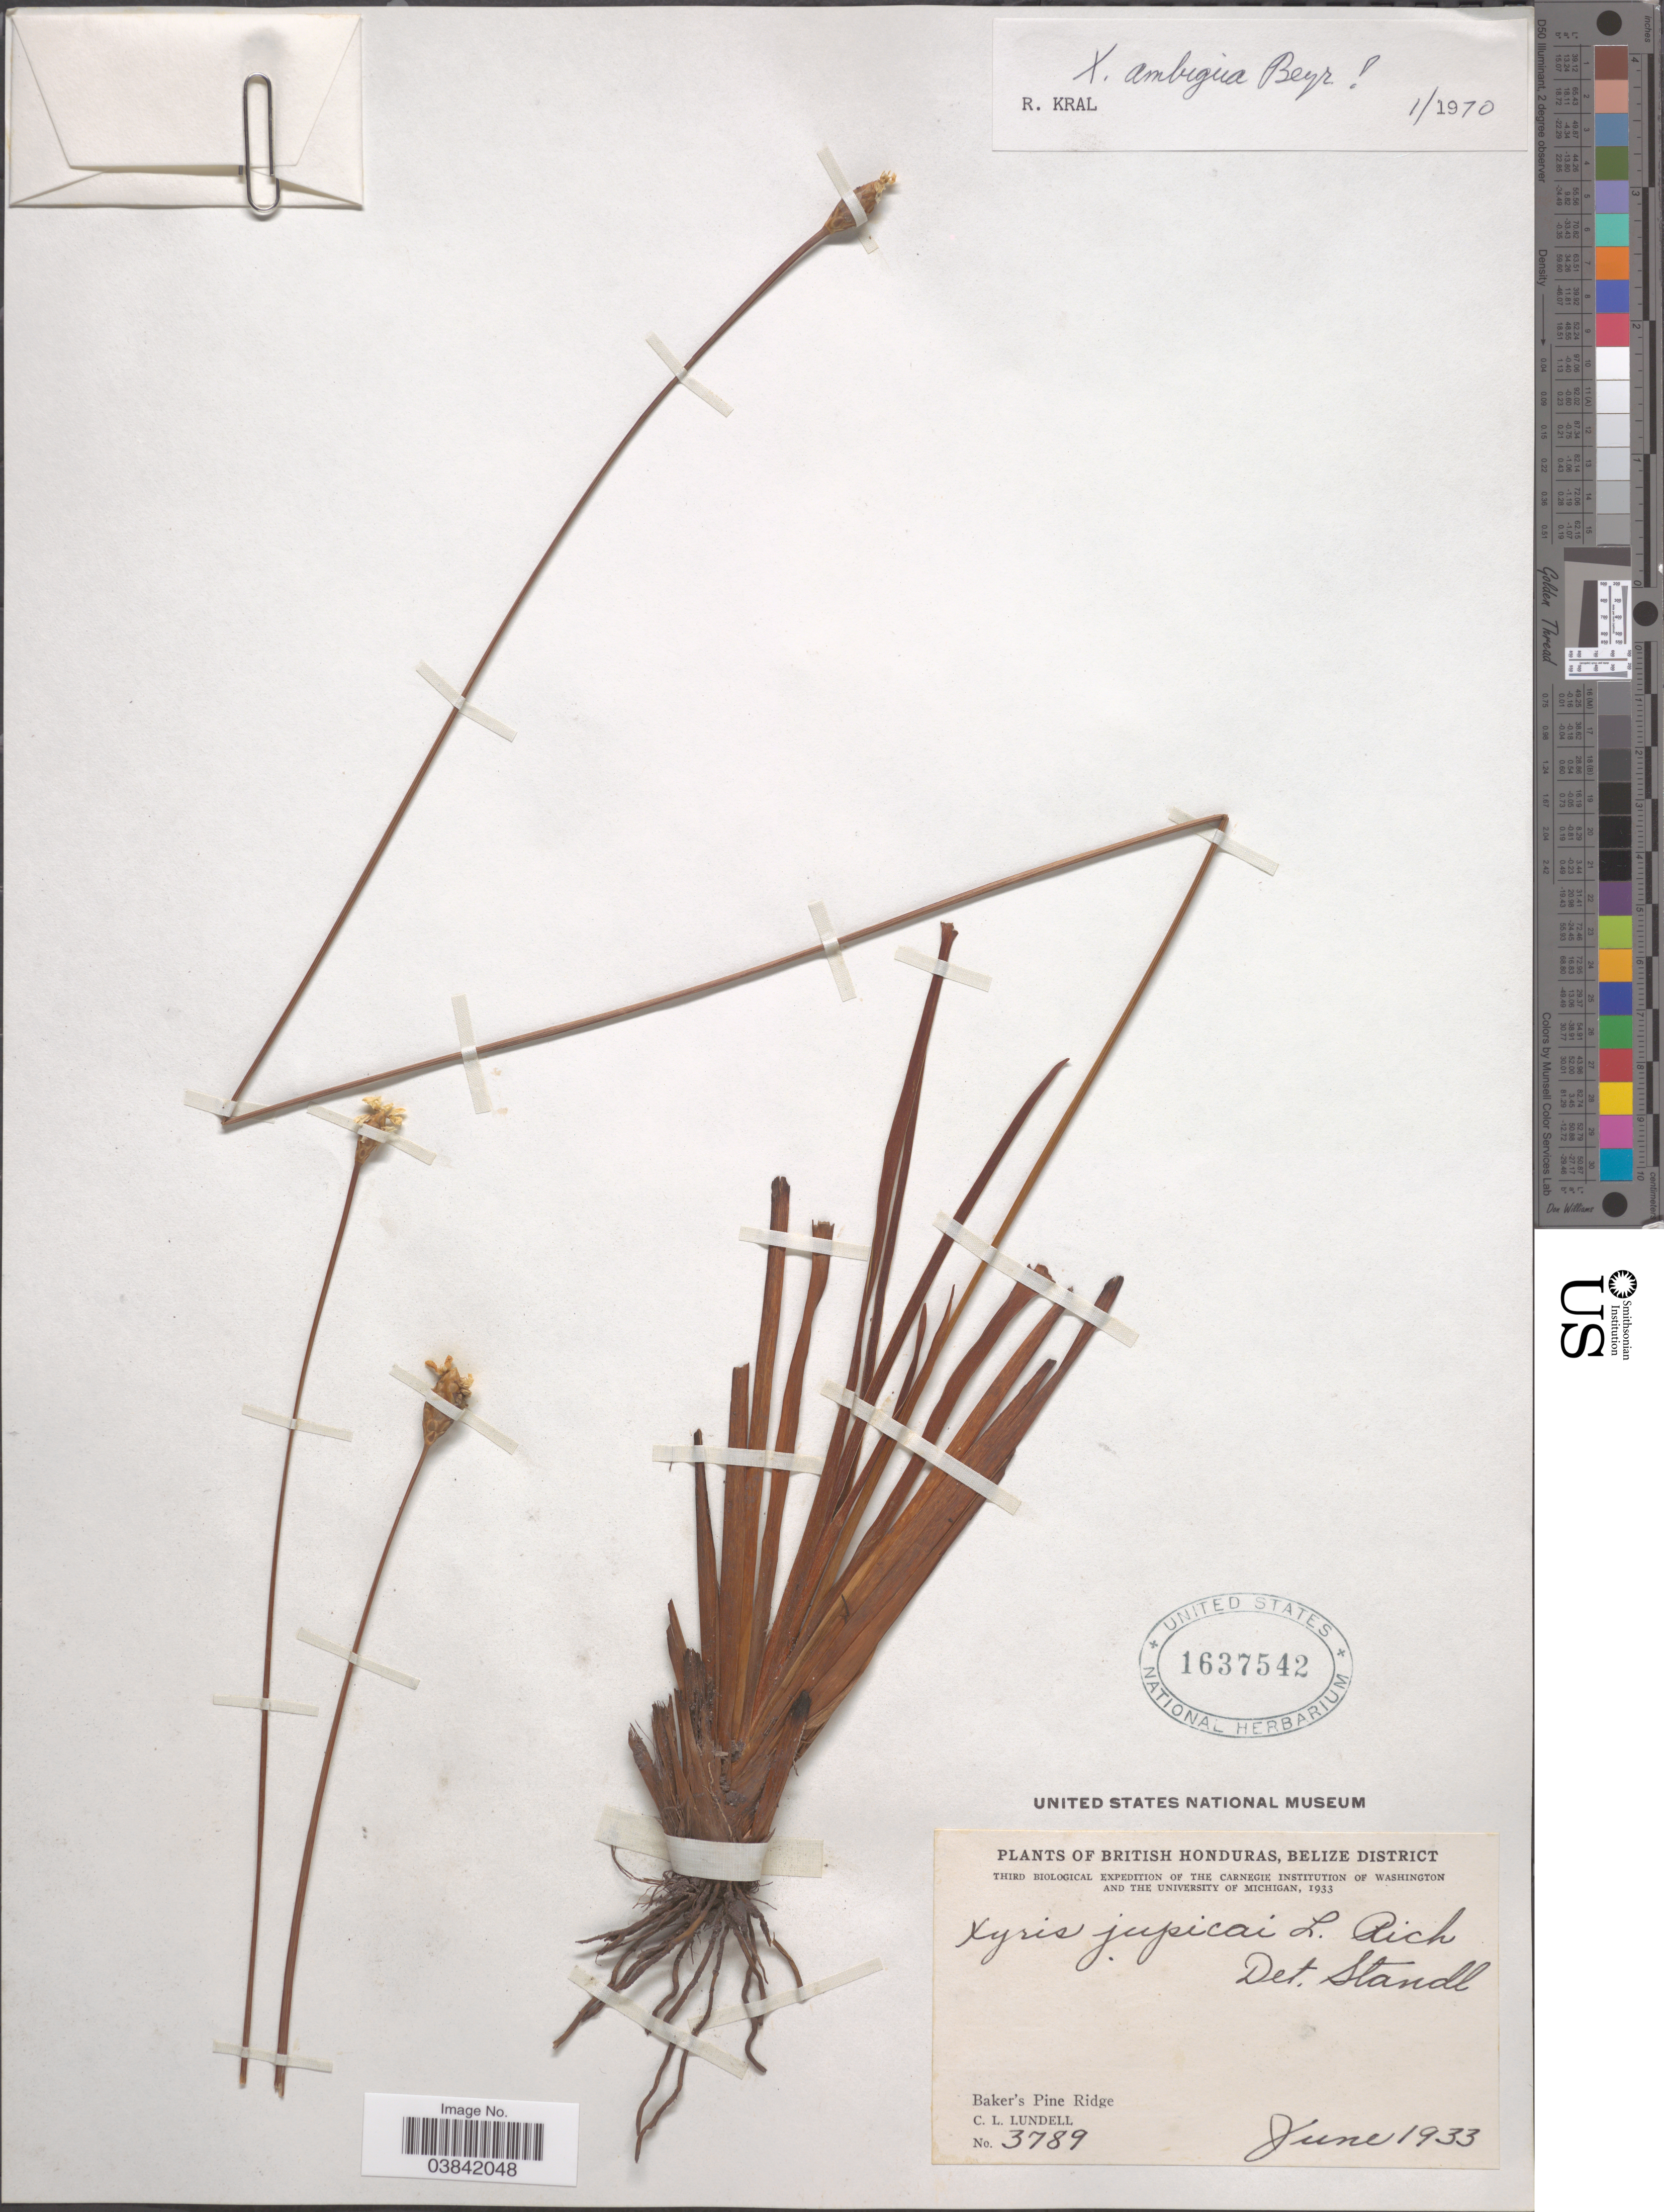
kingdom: Plantae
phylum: Tracheophyta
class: Liliopsida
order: Poales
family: Xyridaceae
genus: Xyris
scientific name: Xyris ambigua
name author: Beyr. ex Kunth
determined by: Naczi, R. F. C.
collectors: C. L. Lundell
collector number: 3789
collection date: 1933-06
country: Belize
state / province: Belize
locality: British Honduras, Belize District. Baker's Pine Ridge.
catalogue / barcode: US 1637542